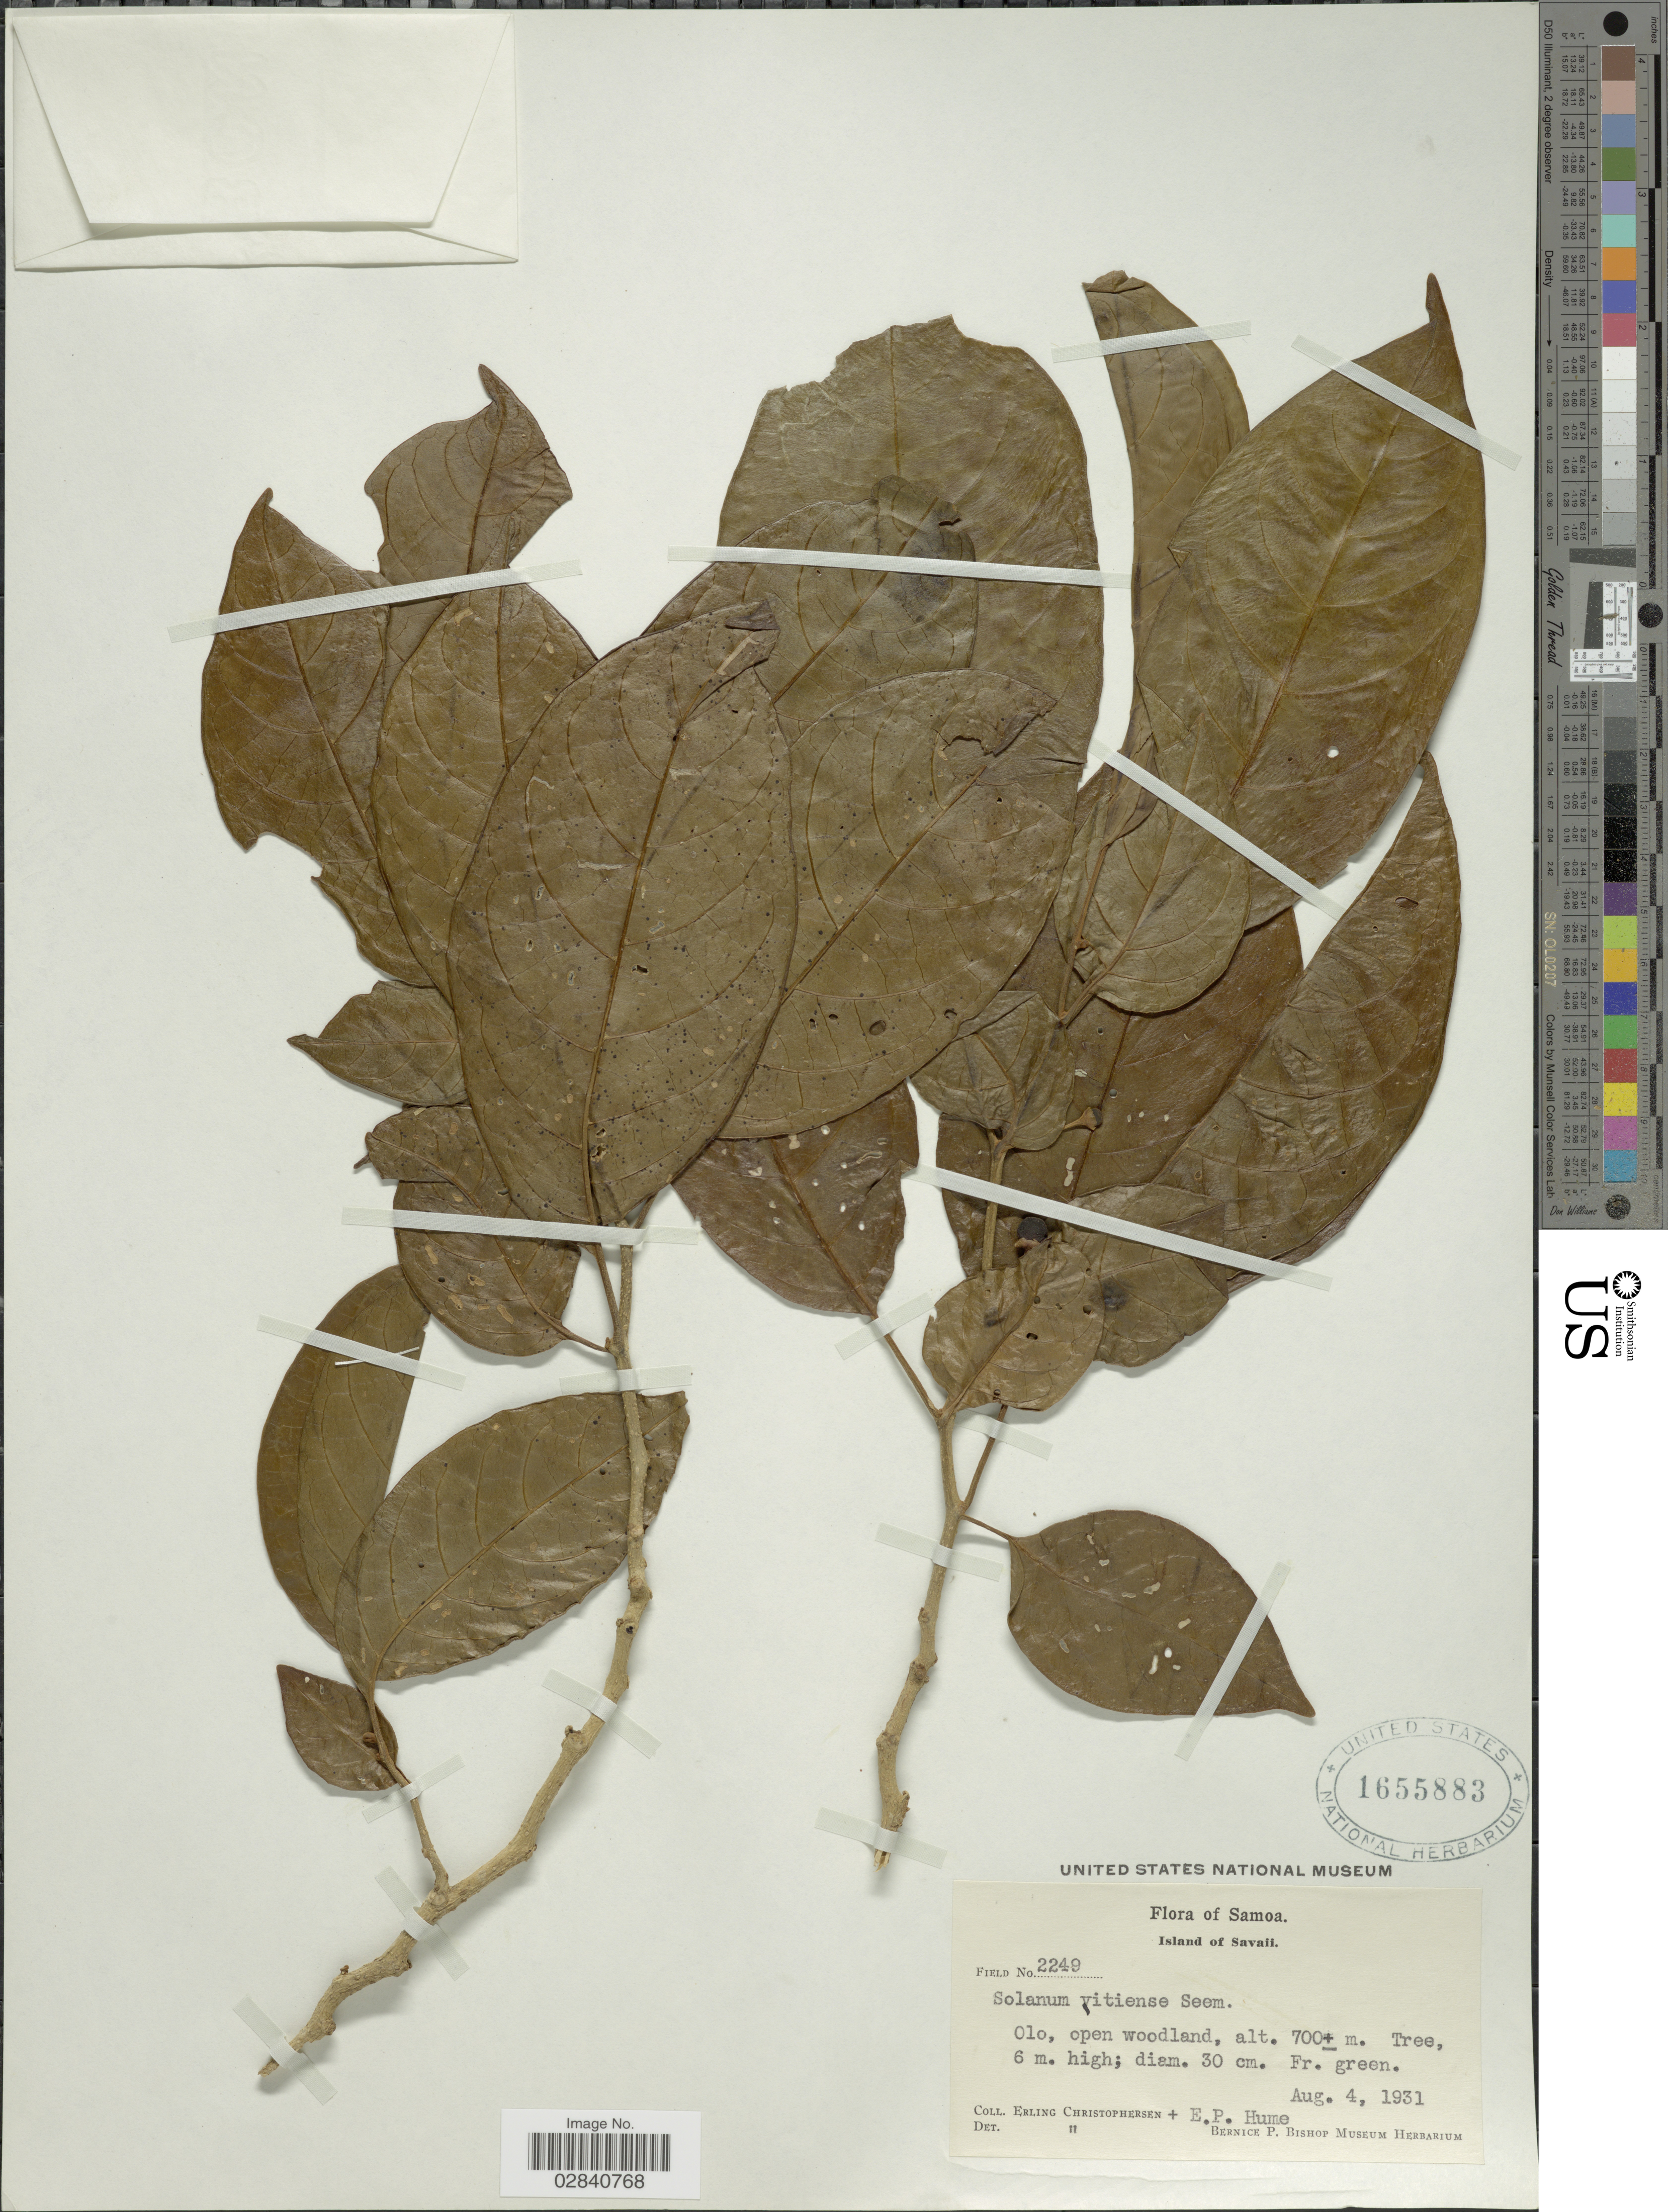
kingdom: Plantae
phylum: Tracheophyta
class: Magnoliopsida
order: Solanales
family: Solanaceae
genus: Lycianthes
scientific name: Lycianthes vitiensis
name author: (Seem.) A.R. Bean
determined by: Knapp, S. D.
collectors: E. Christophersen & E. P. Hume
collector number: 2249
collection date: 1931-08-04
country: Samoa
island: Savai'i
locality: Samoa. Island of Savaii. Olo, open woodland.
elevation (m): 700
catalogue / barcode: US 1655883